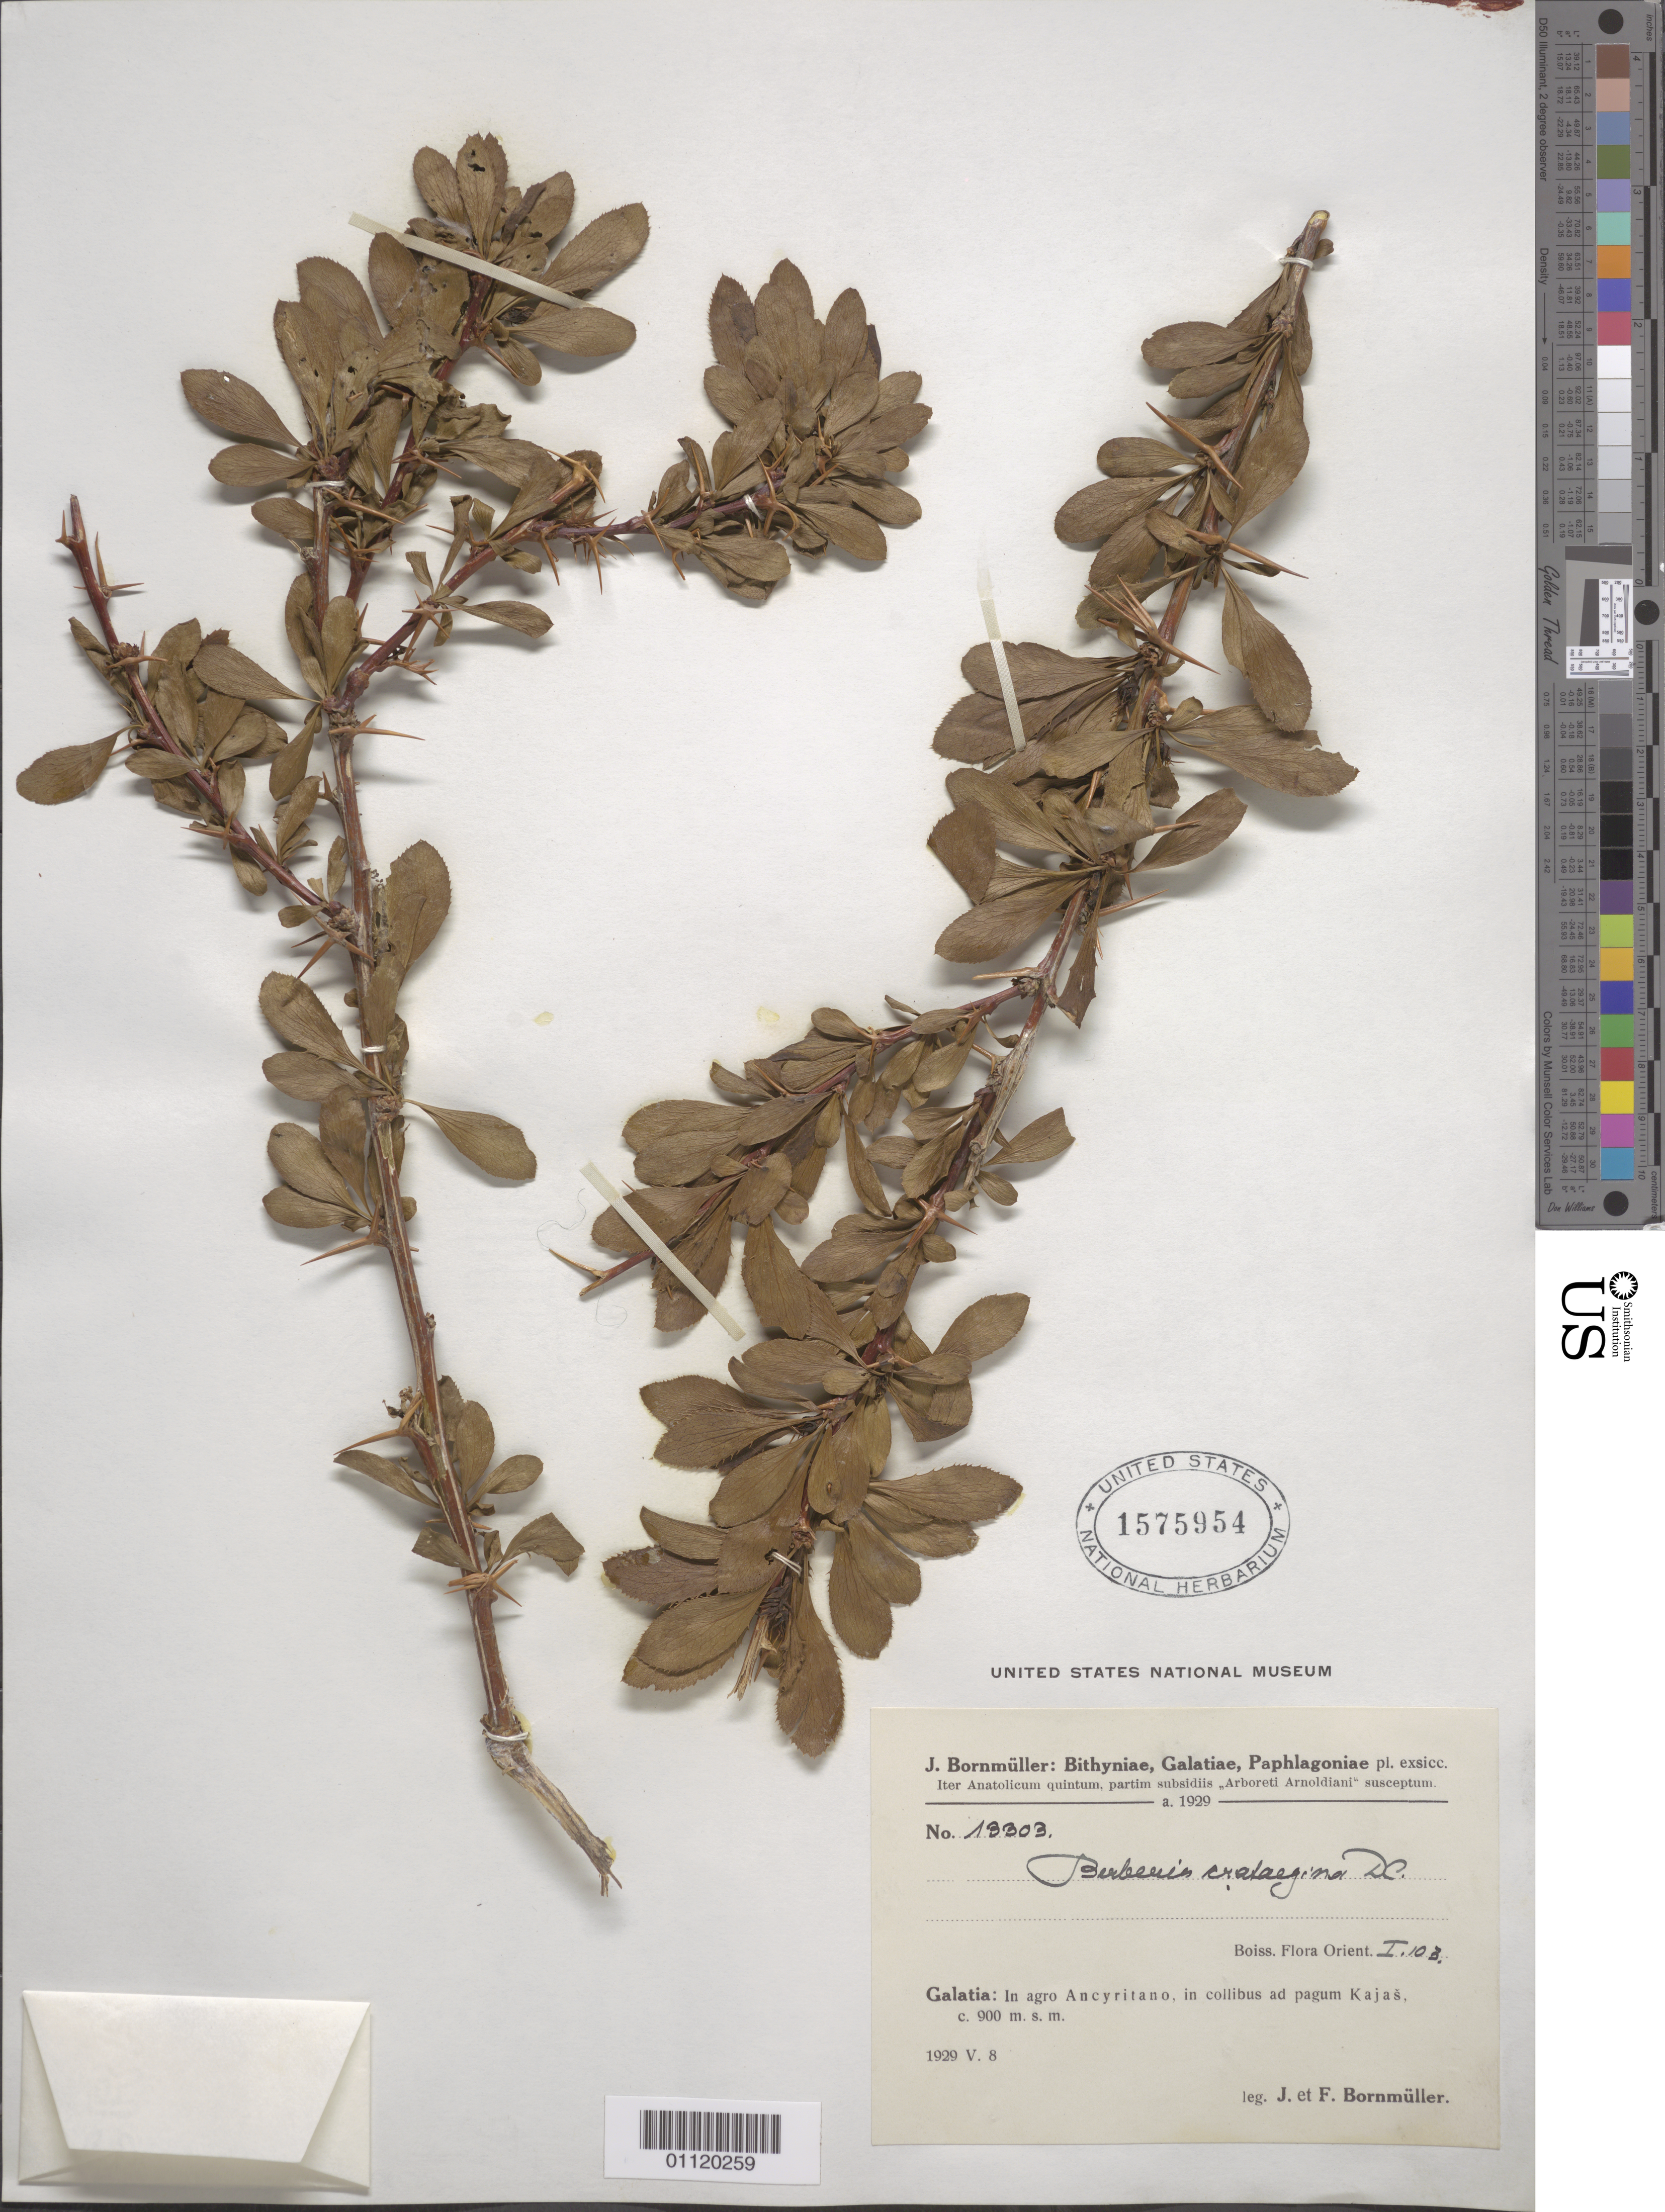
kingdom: Plantae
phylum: Tracheophyta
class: Magnoliopsida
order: Ranunculales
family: Berberidaceae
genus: Berberis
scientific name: Berberis crataegina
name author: DC.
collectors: J. Bornmüller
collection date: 1929-05-08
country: Turkey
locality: Galatia: In the field of Ancyritano, on the hills to the village of Kajas.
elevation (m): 900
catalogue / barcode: US 1575954